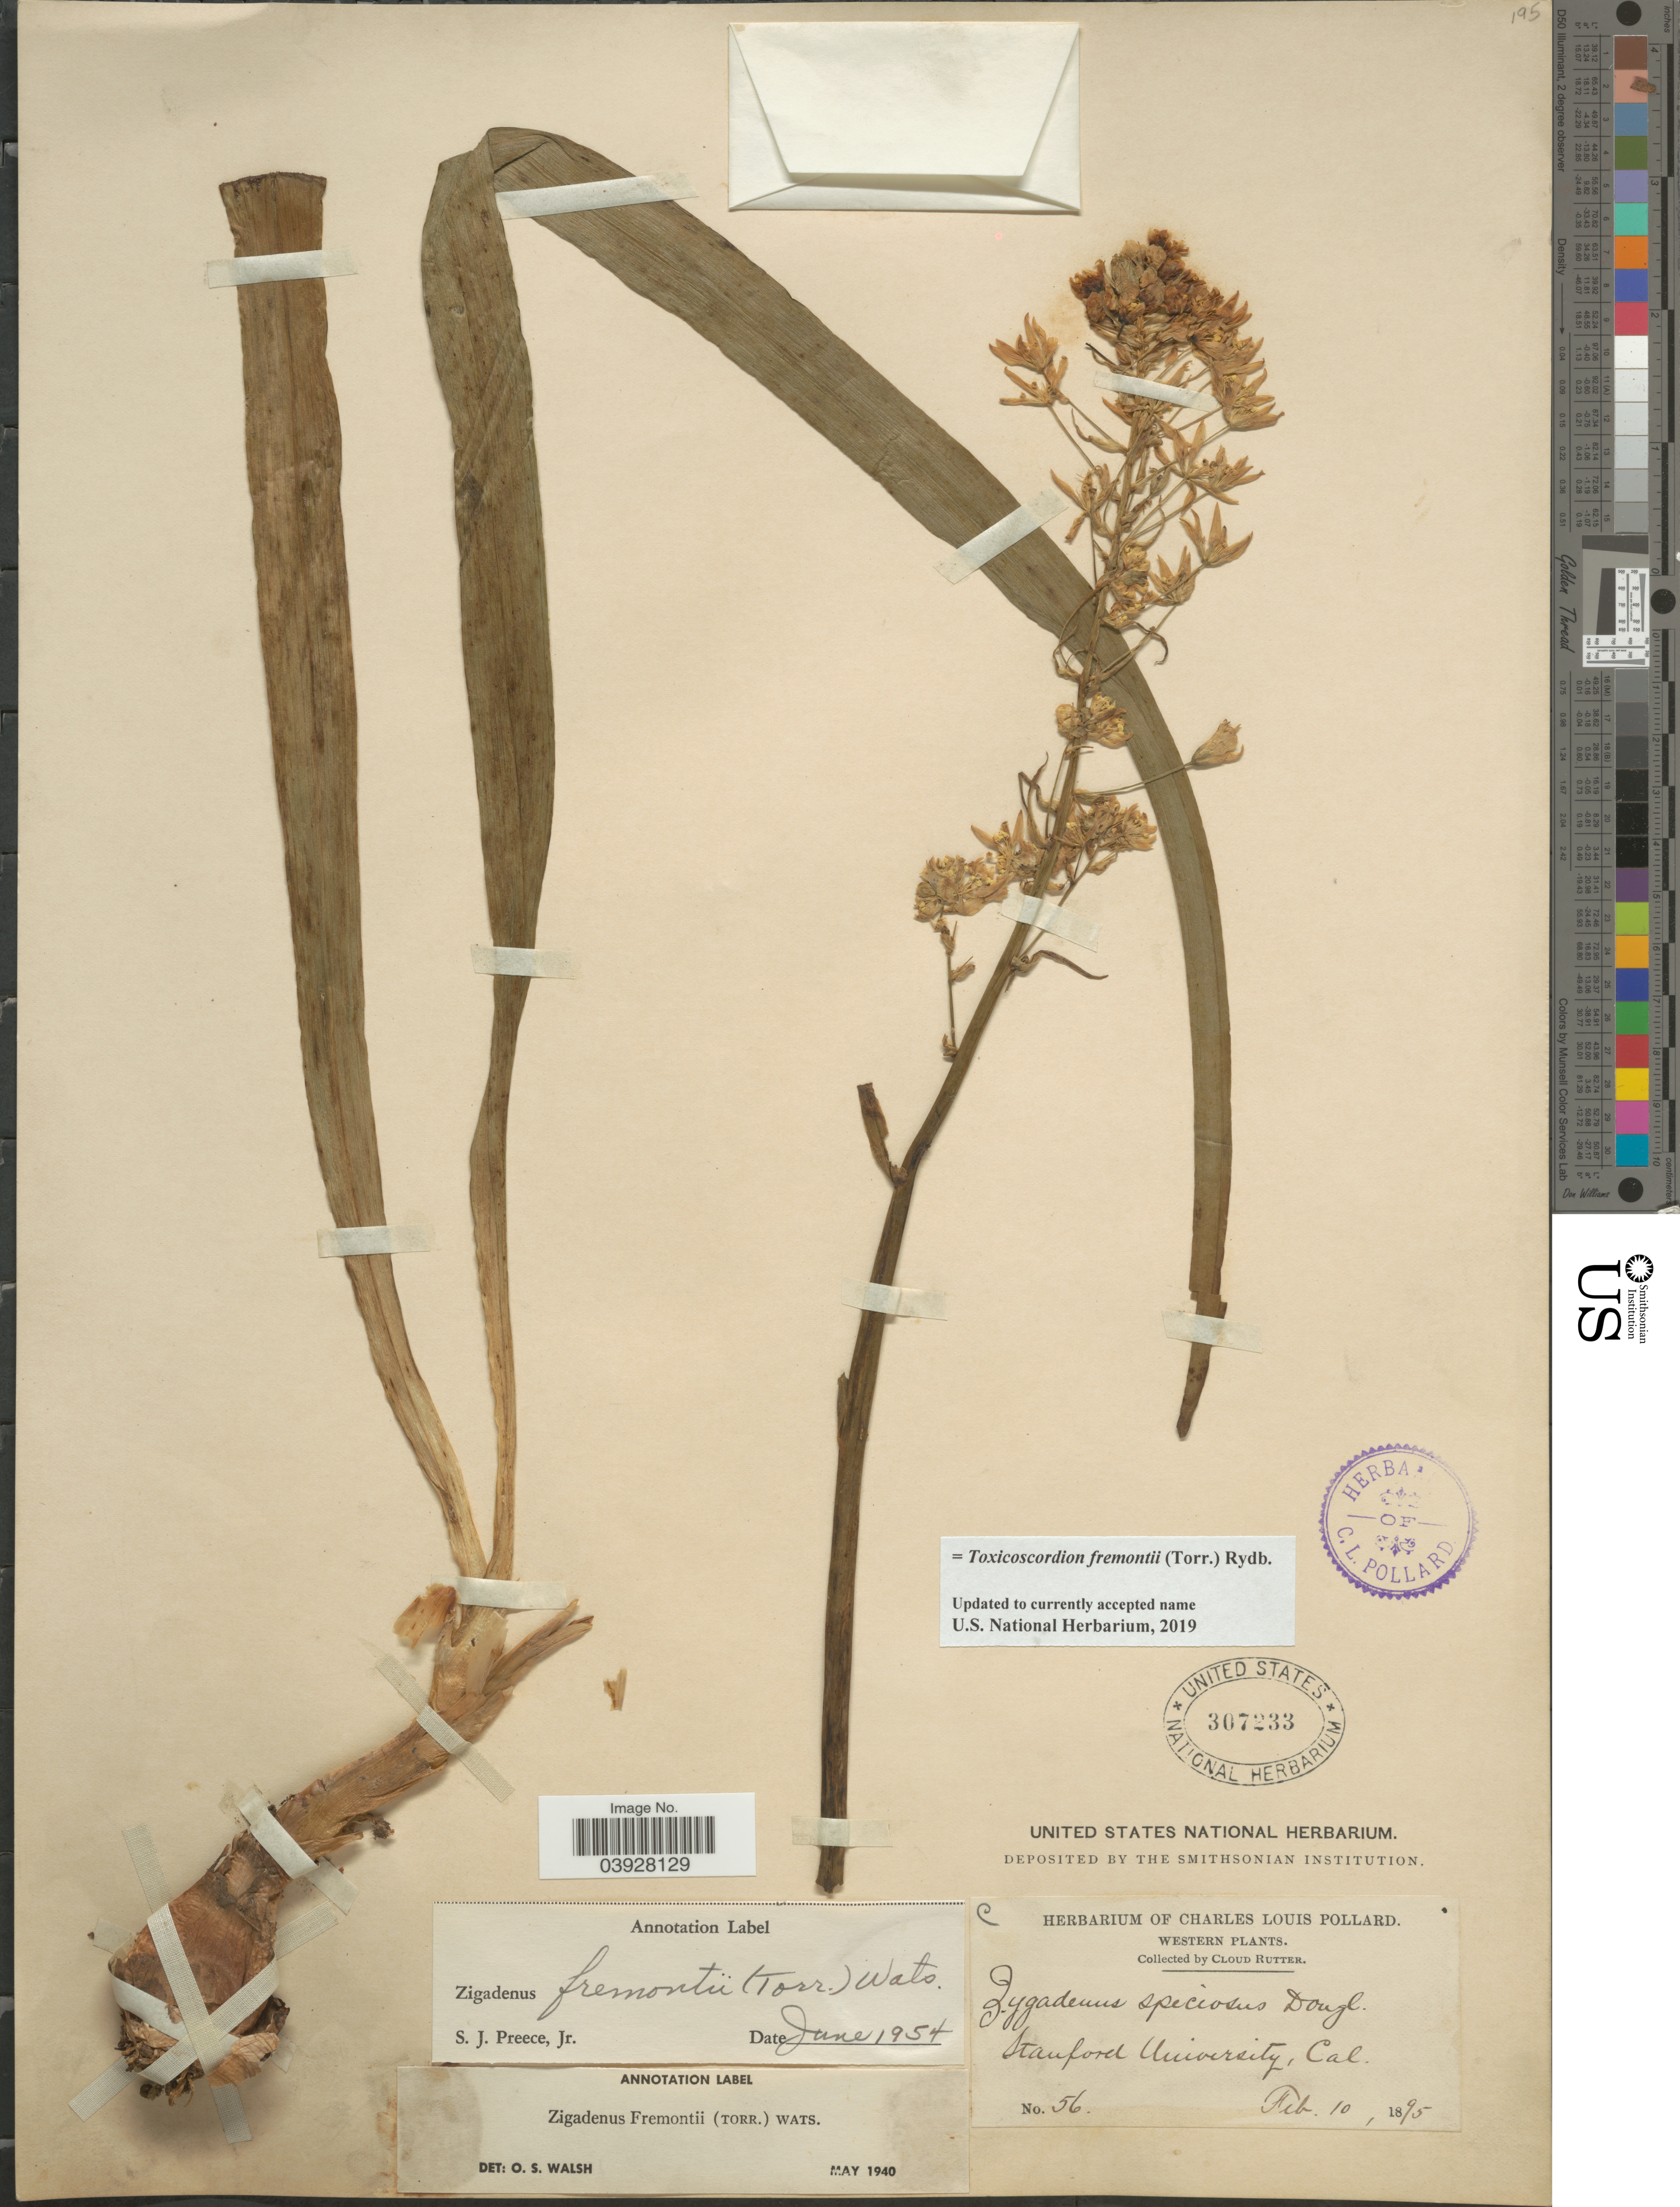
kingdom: Plantae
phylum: Tracheophyta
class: Liliopsida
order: Liliales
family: Melanthiaceae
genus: Toxicoscordion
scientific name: Toxicoscordion fremontii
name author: (Torr.) Rydb.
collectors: C. Rutter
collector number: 56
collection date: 1895-02-10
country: United States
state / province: California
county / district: Santa Clara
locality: Western. Stanford University.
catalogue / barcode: US 307233